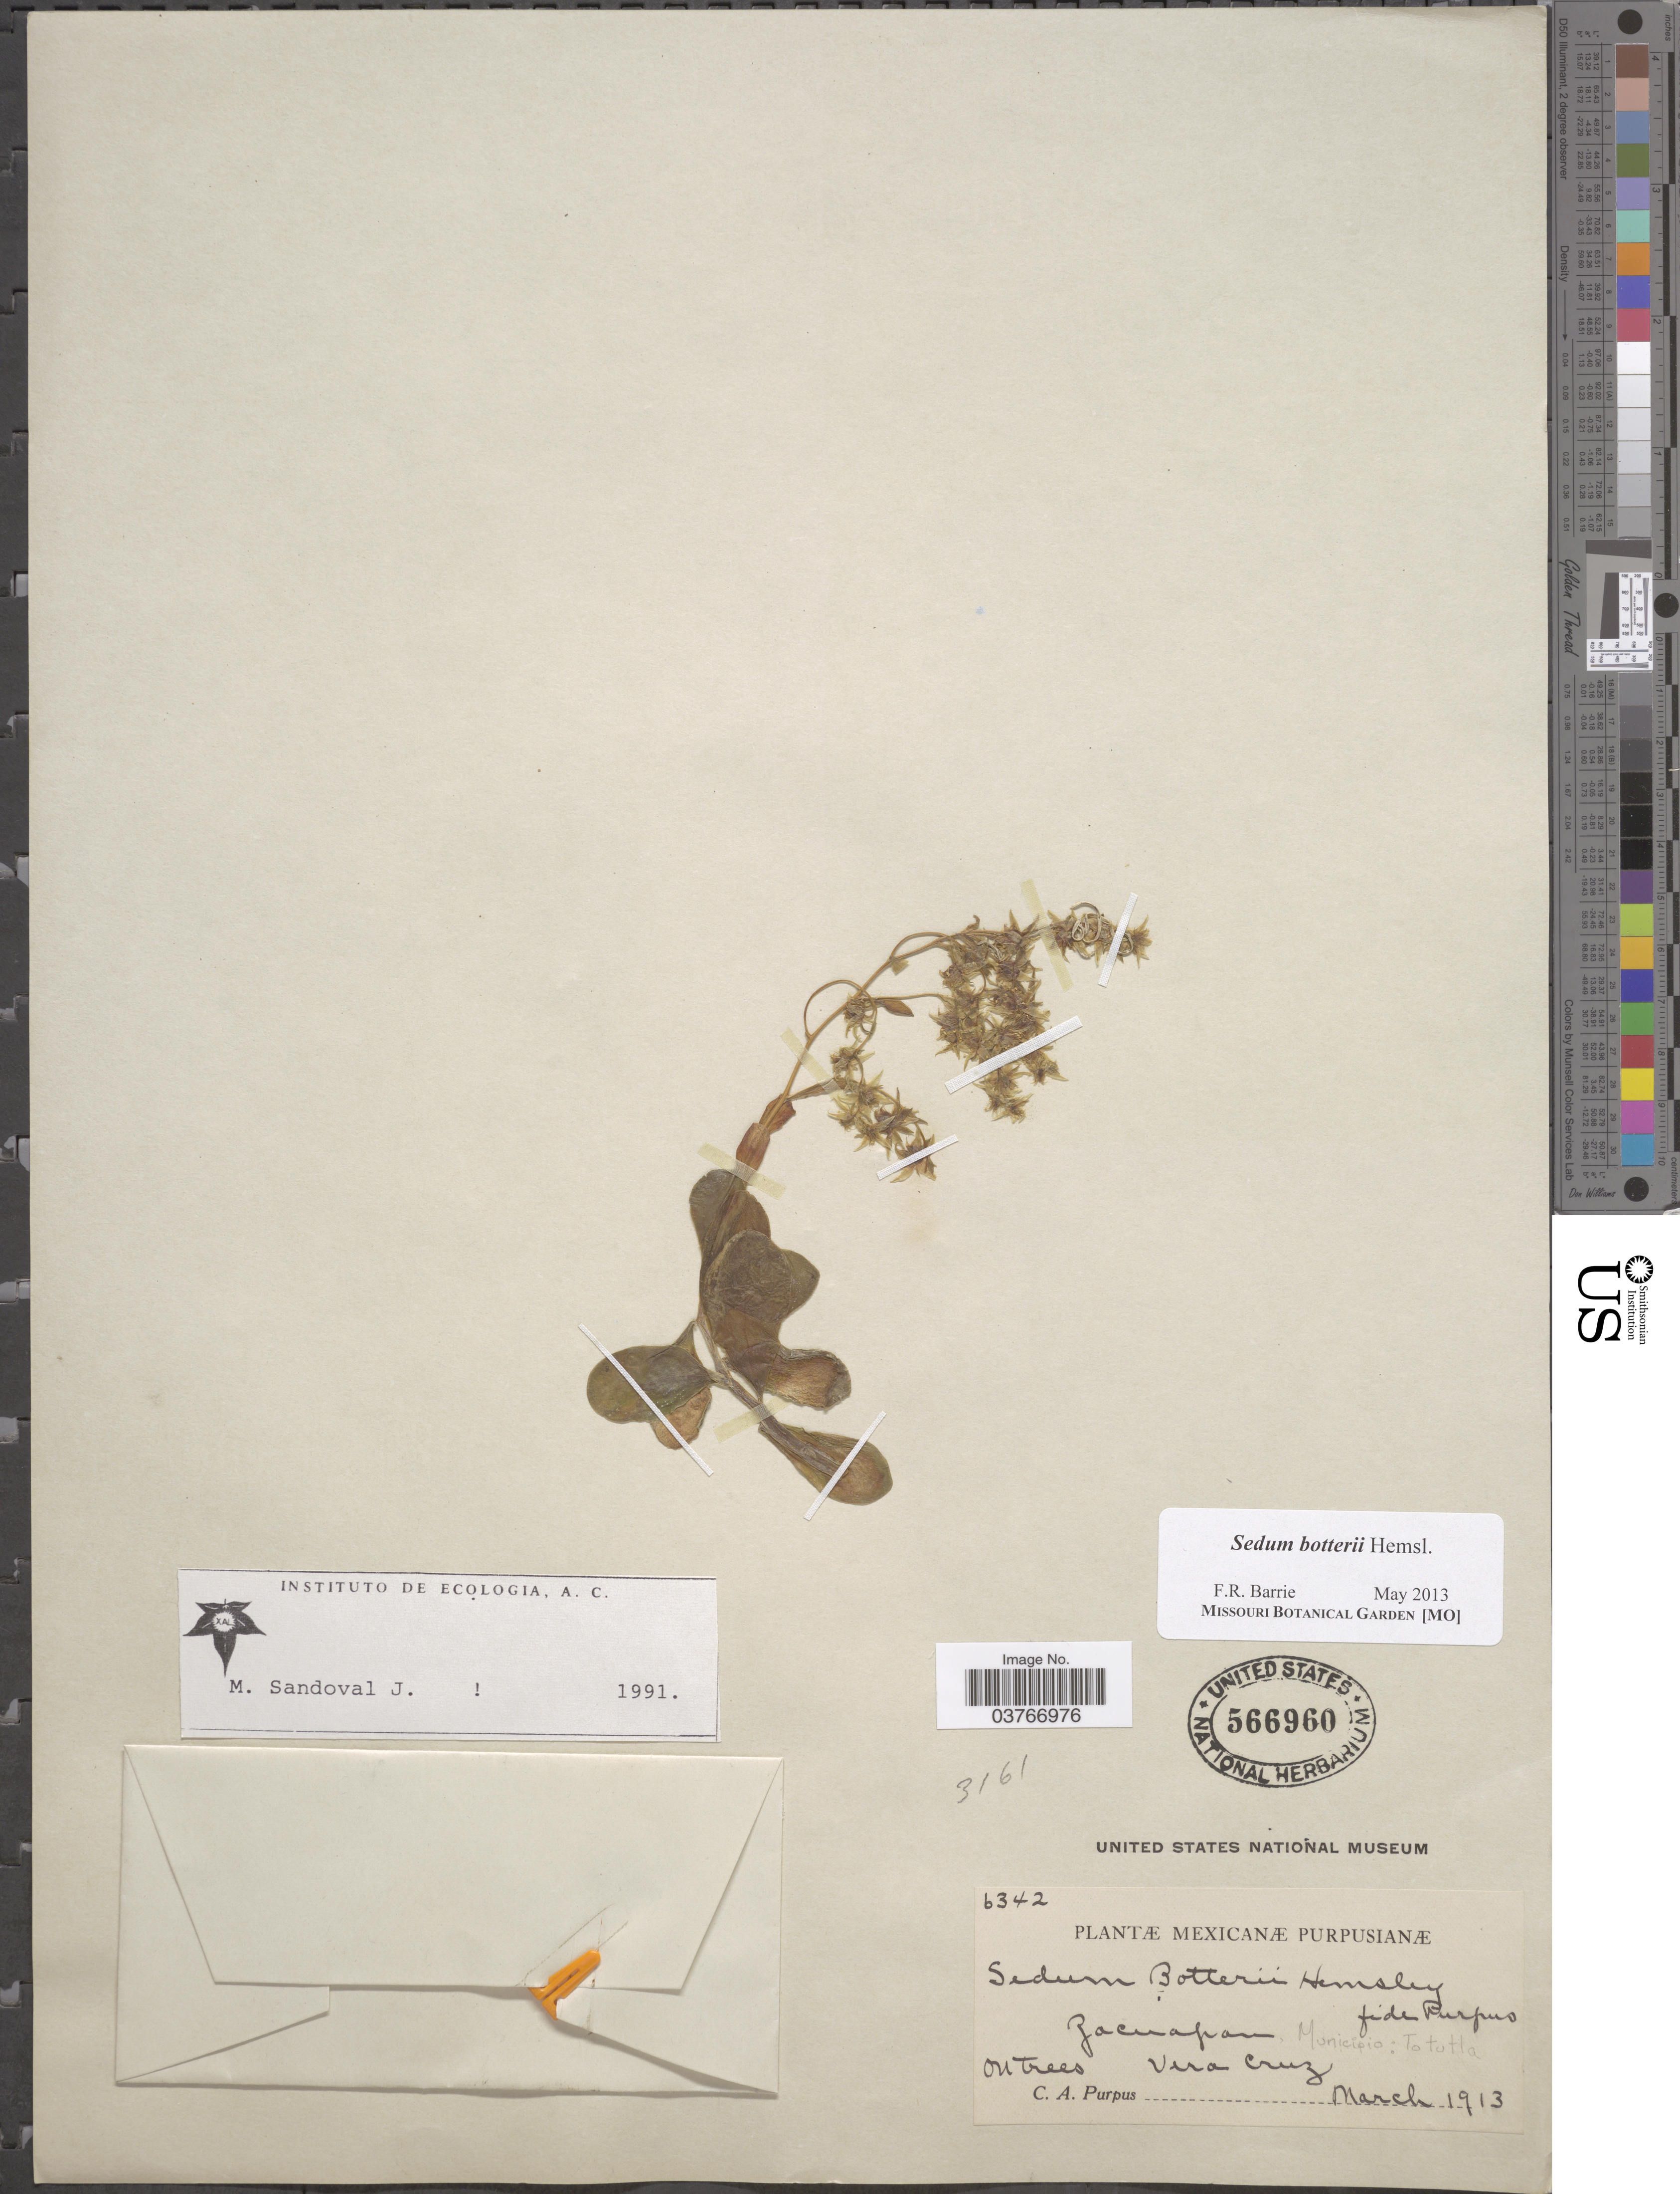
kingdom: Plantae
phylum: Tracheophyta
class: Magnoliopsida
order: Saxifragales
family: Crassulaceae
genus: Sedum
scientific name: Sedum botterii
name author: Hemsl.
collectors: C. A. Purpus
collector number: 6342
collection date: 1913-03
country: Mexico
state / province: Veracruz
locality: Zacuapan. Municipio: Totutla. Vera Cruz.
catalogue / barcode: US 566960